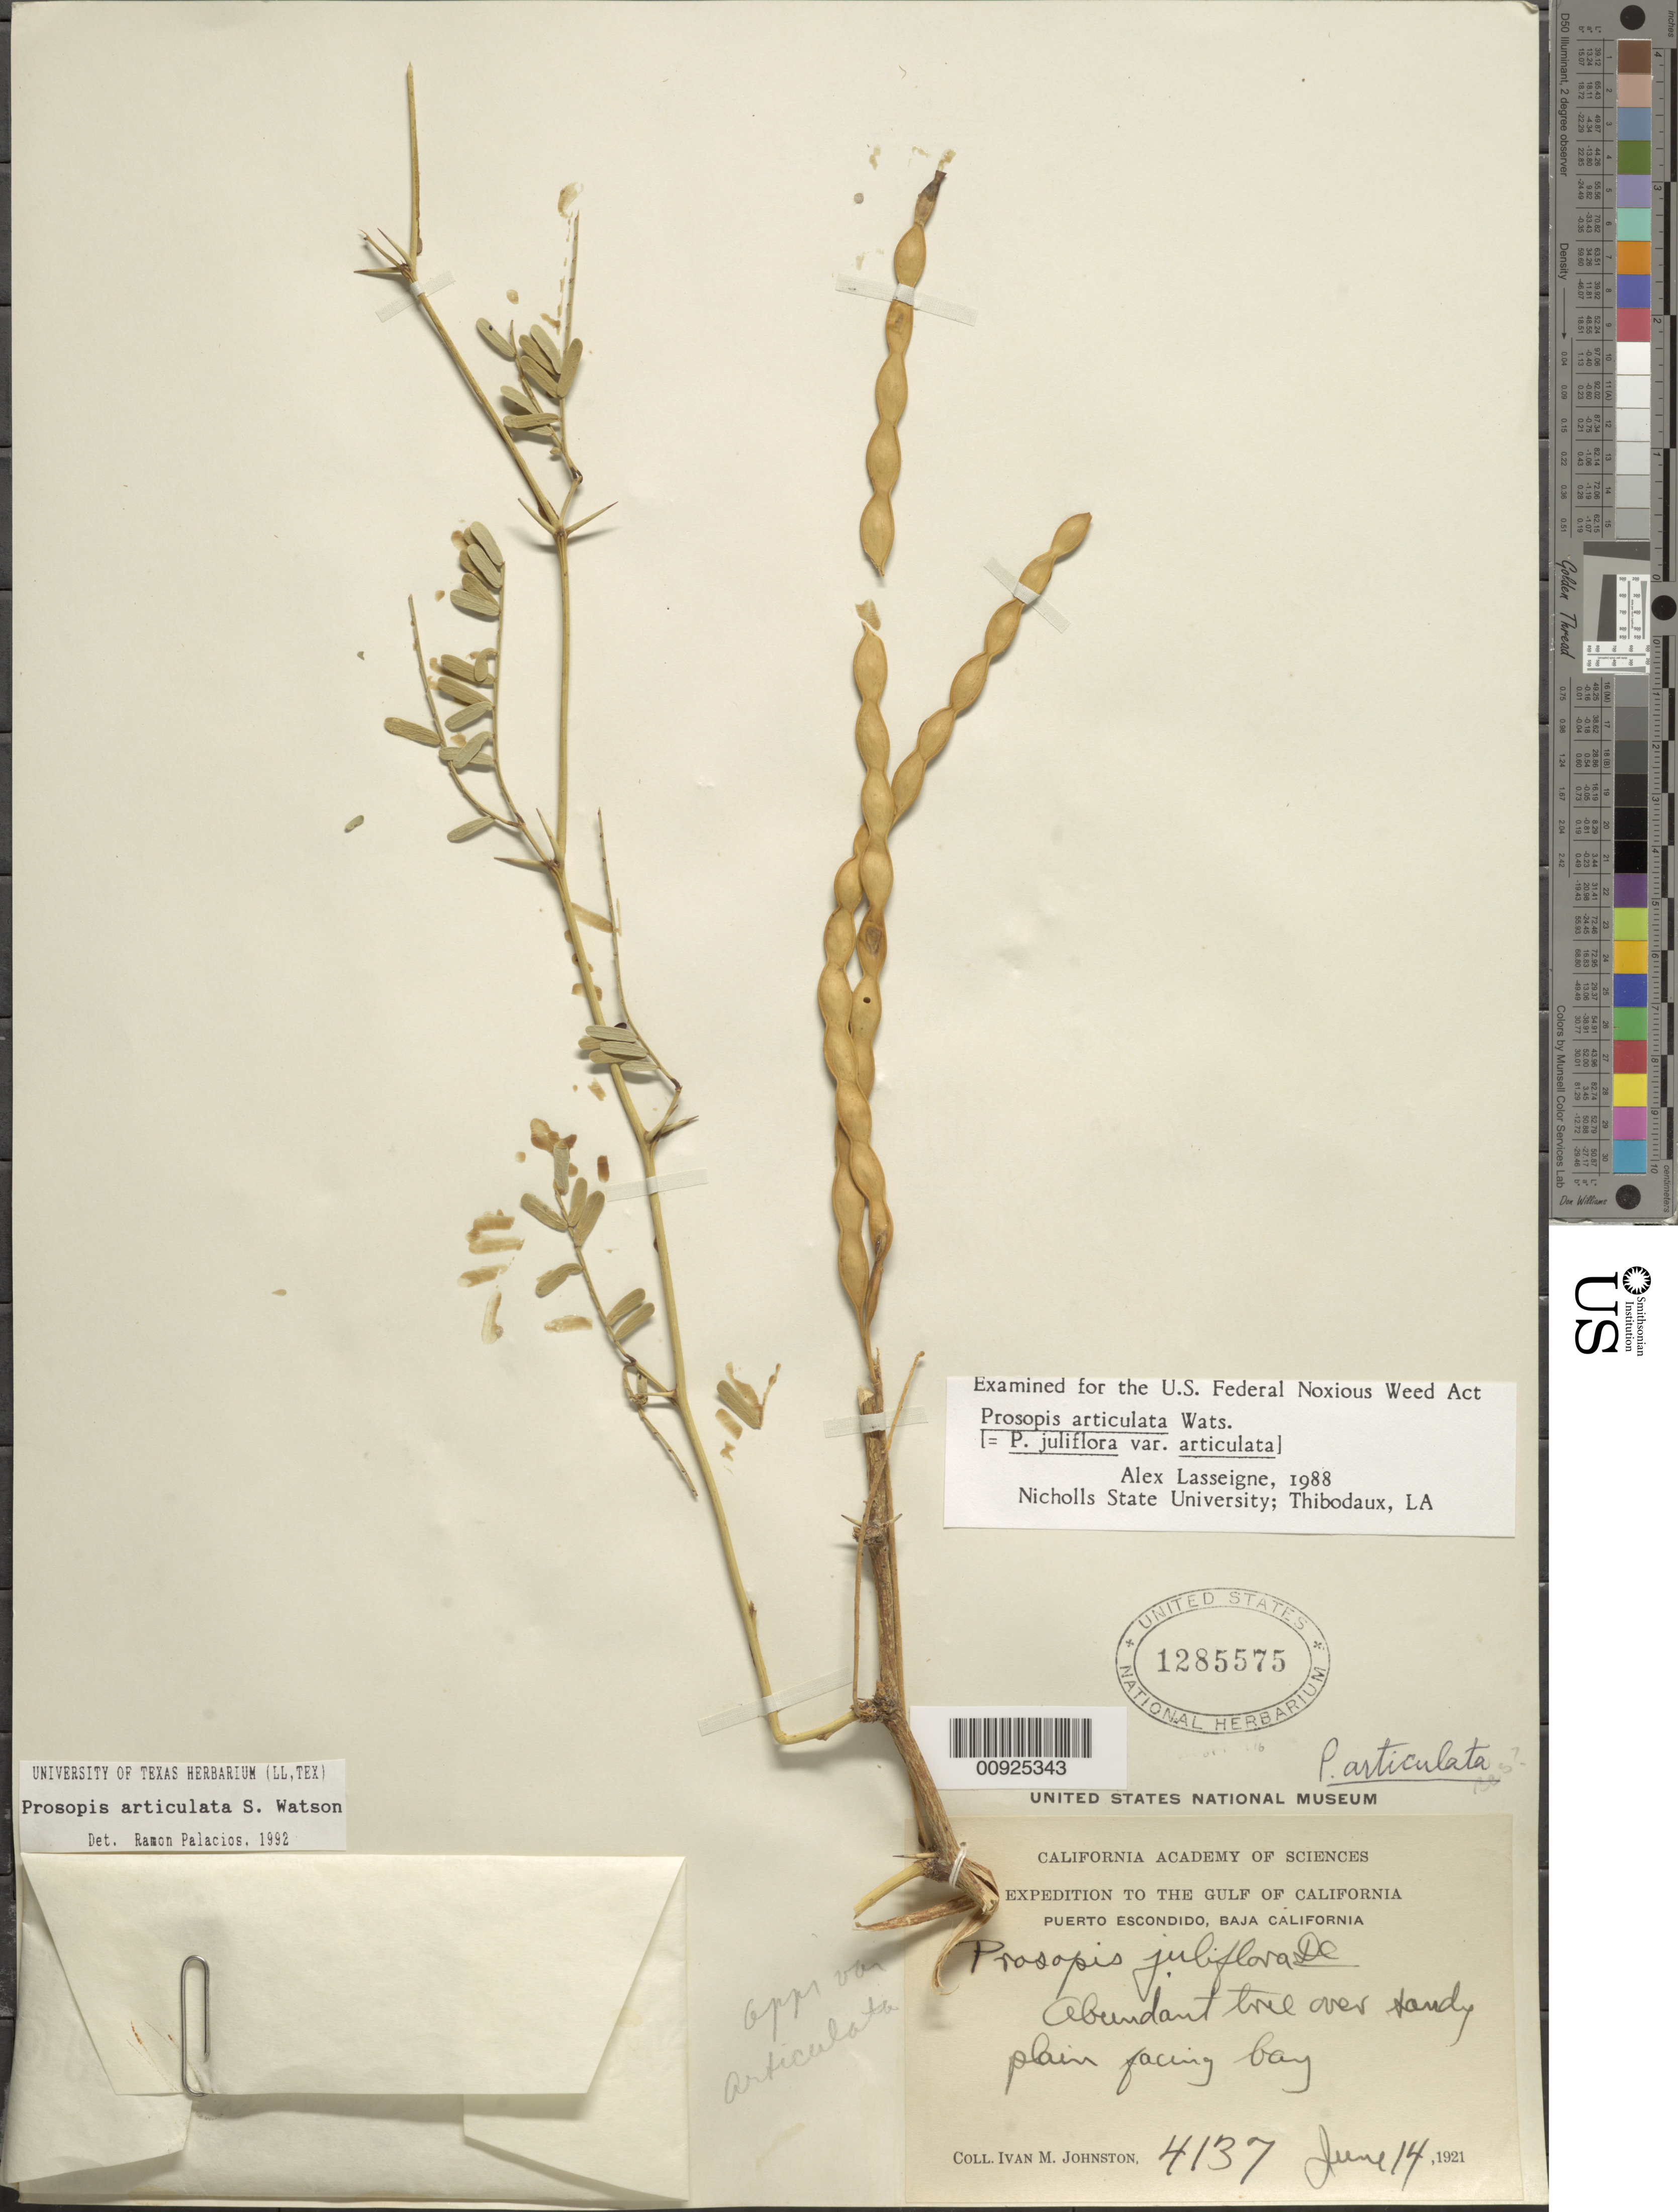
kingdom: Plantae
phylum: Tracheophyta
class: Magnoliopsida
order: Fabales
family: Fabaceae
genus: Neltuma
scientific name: Neltuma articulata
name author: (S. Watson) Britton & Rose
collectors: I.M. Johnston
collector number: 4137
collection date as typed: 14 Jun 1921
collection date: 1921-06-14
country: Mexico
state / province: Baja California Sur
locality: Puerto Escondido, Baja California.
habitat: Over sandy plain facing bay.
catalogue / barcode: US 1285575